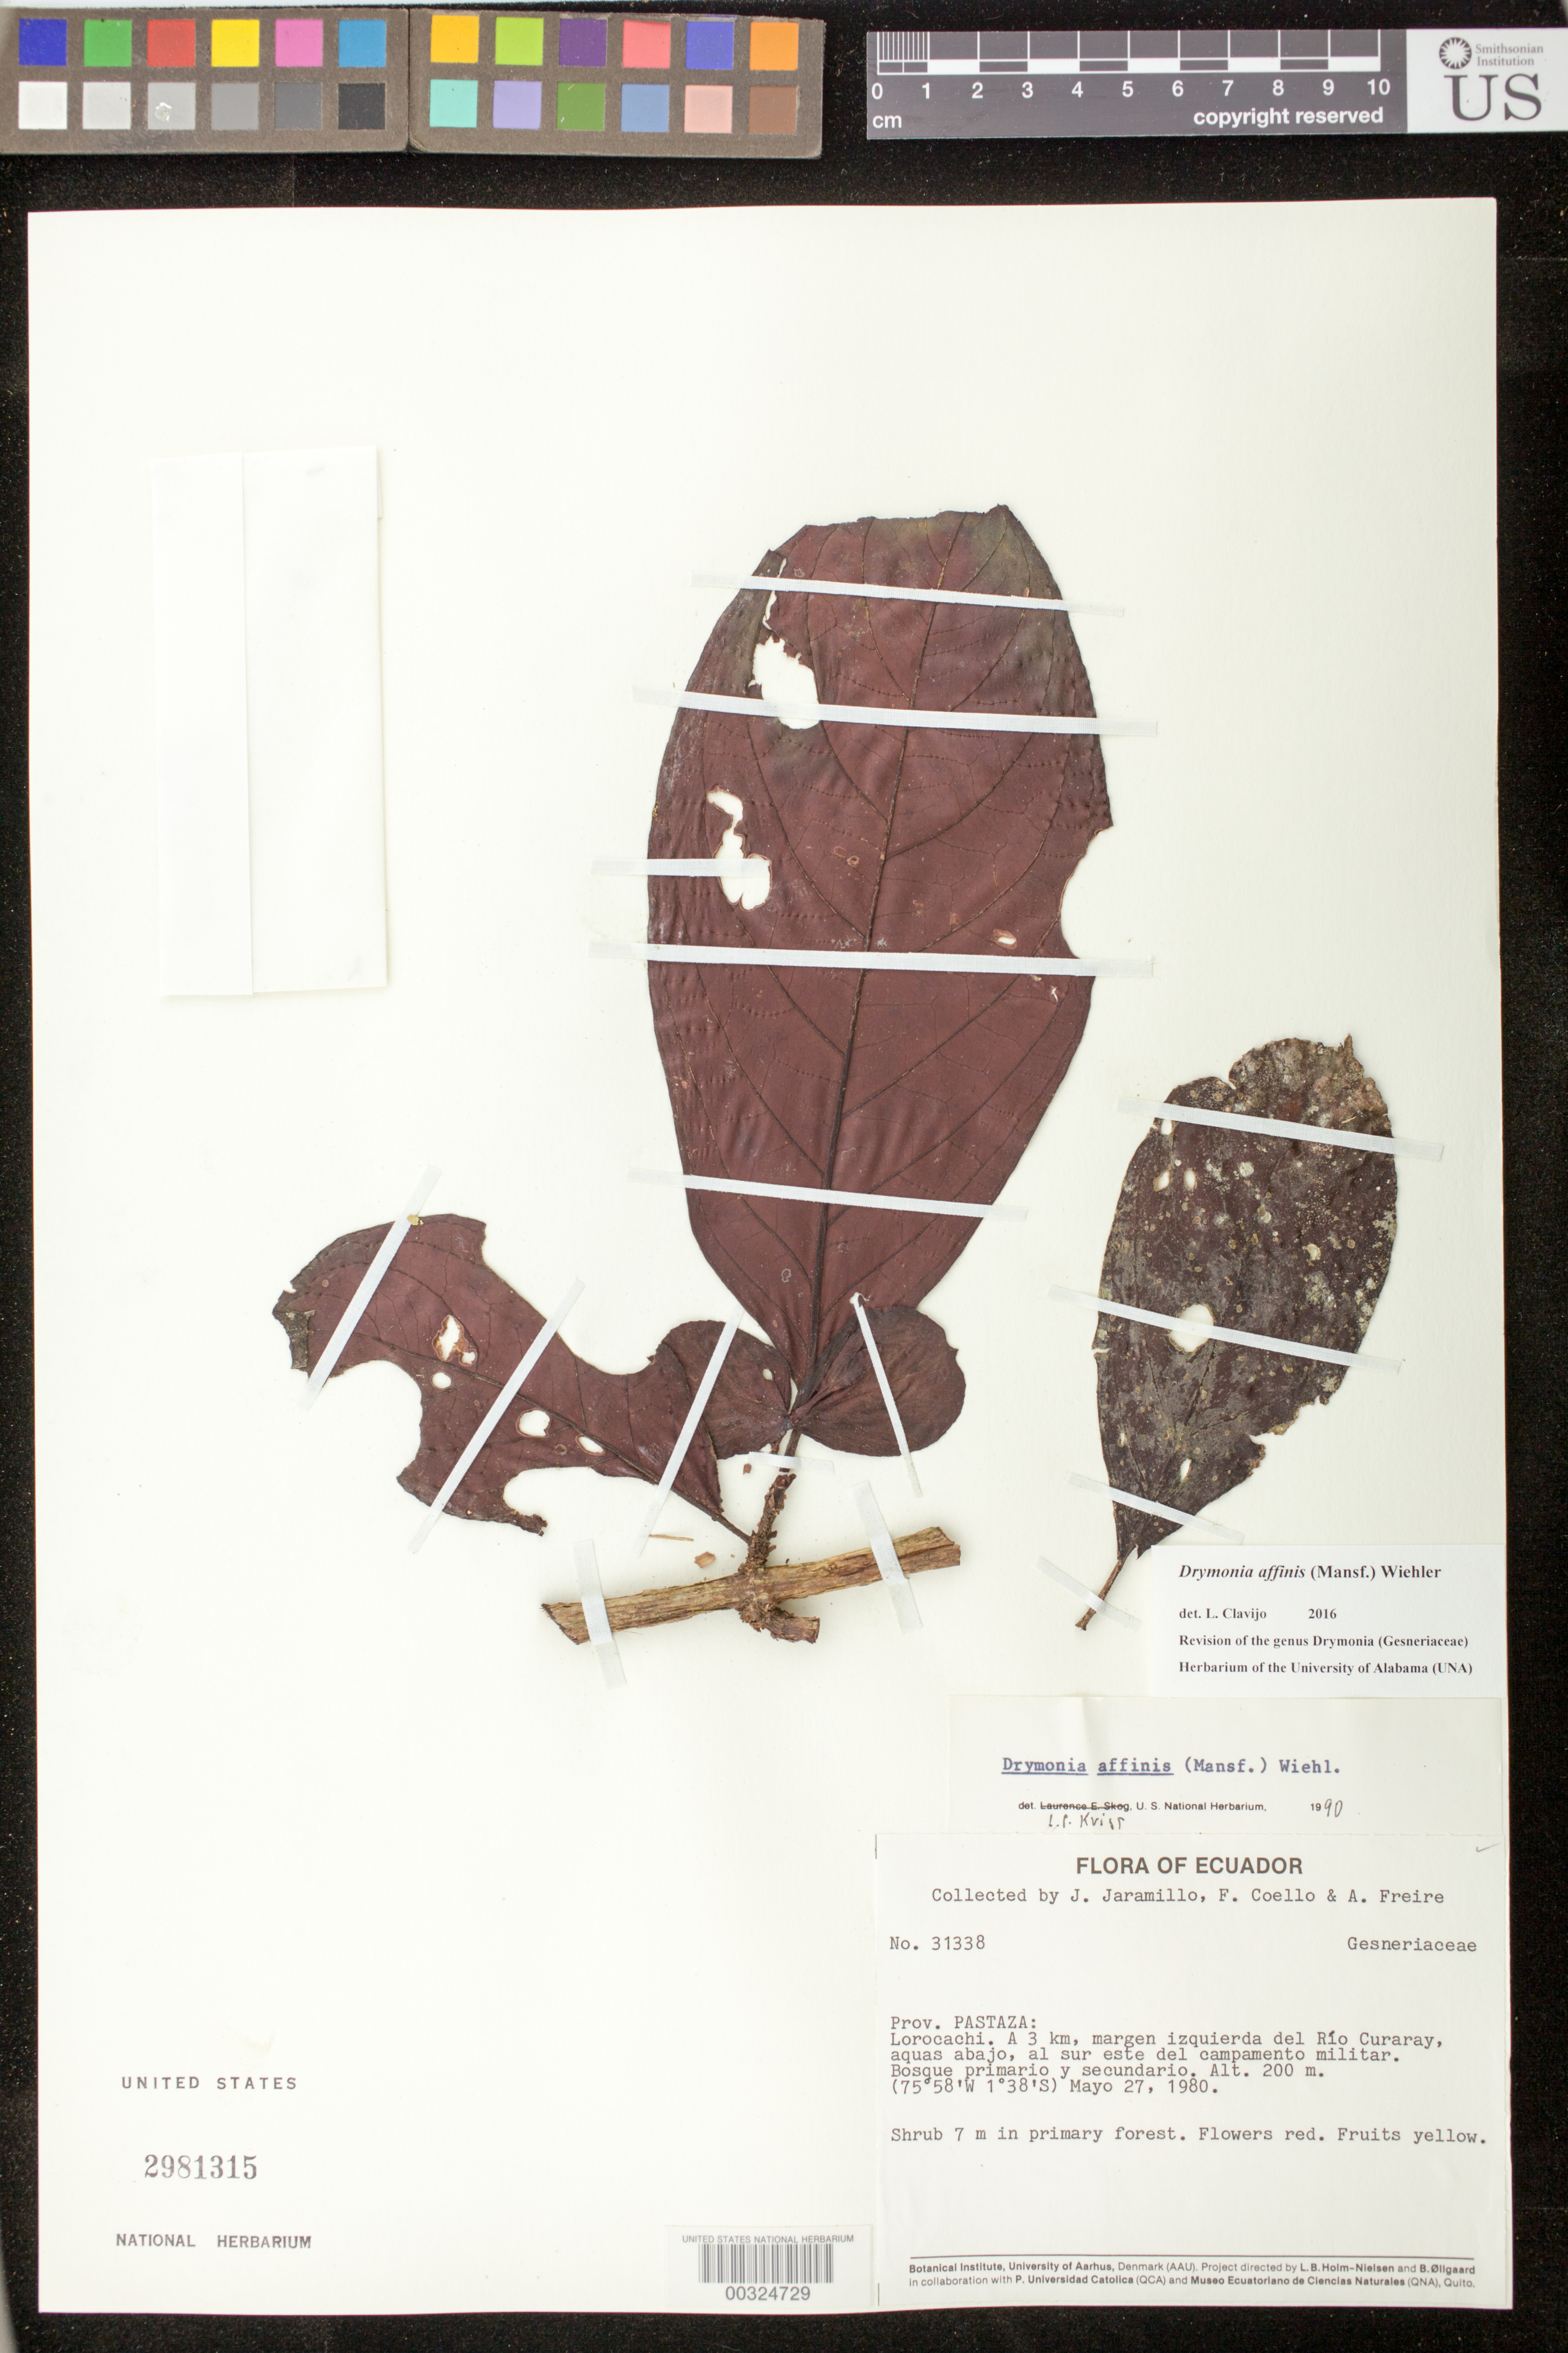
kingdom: Plantae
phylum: Tracheophyta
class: Magnoliopsida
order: Lamiales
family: Gesneriaceae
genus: Drymonia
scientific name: Drymonia affinis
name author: (Mansf.) Wiehler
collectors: J. L. Jaramillo, F. Coello & A. Freire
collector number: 31338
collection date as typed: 27 May 1980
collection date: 1980-05-27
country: Ecuador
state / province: Pastaza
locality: Lorocachi, 3 km , left bank of Rio Curaray, downstream, SE of military camp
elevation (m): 200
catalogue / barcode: US 2981315